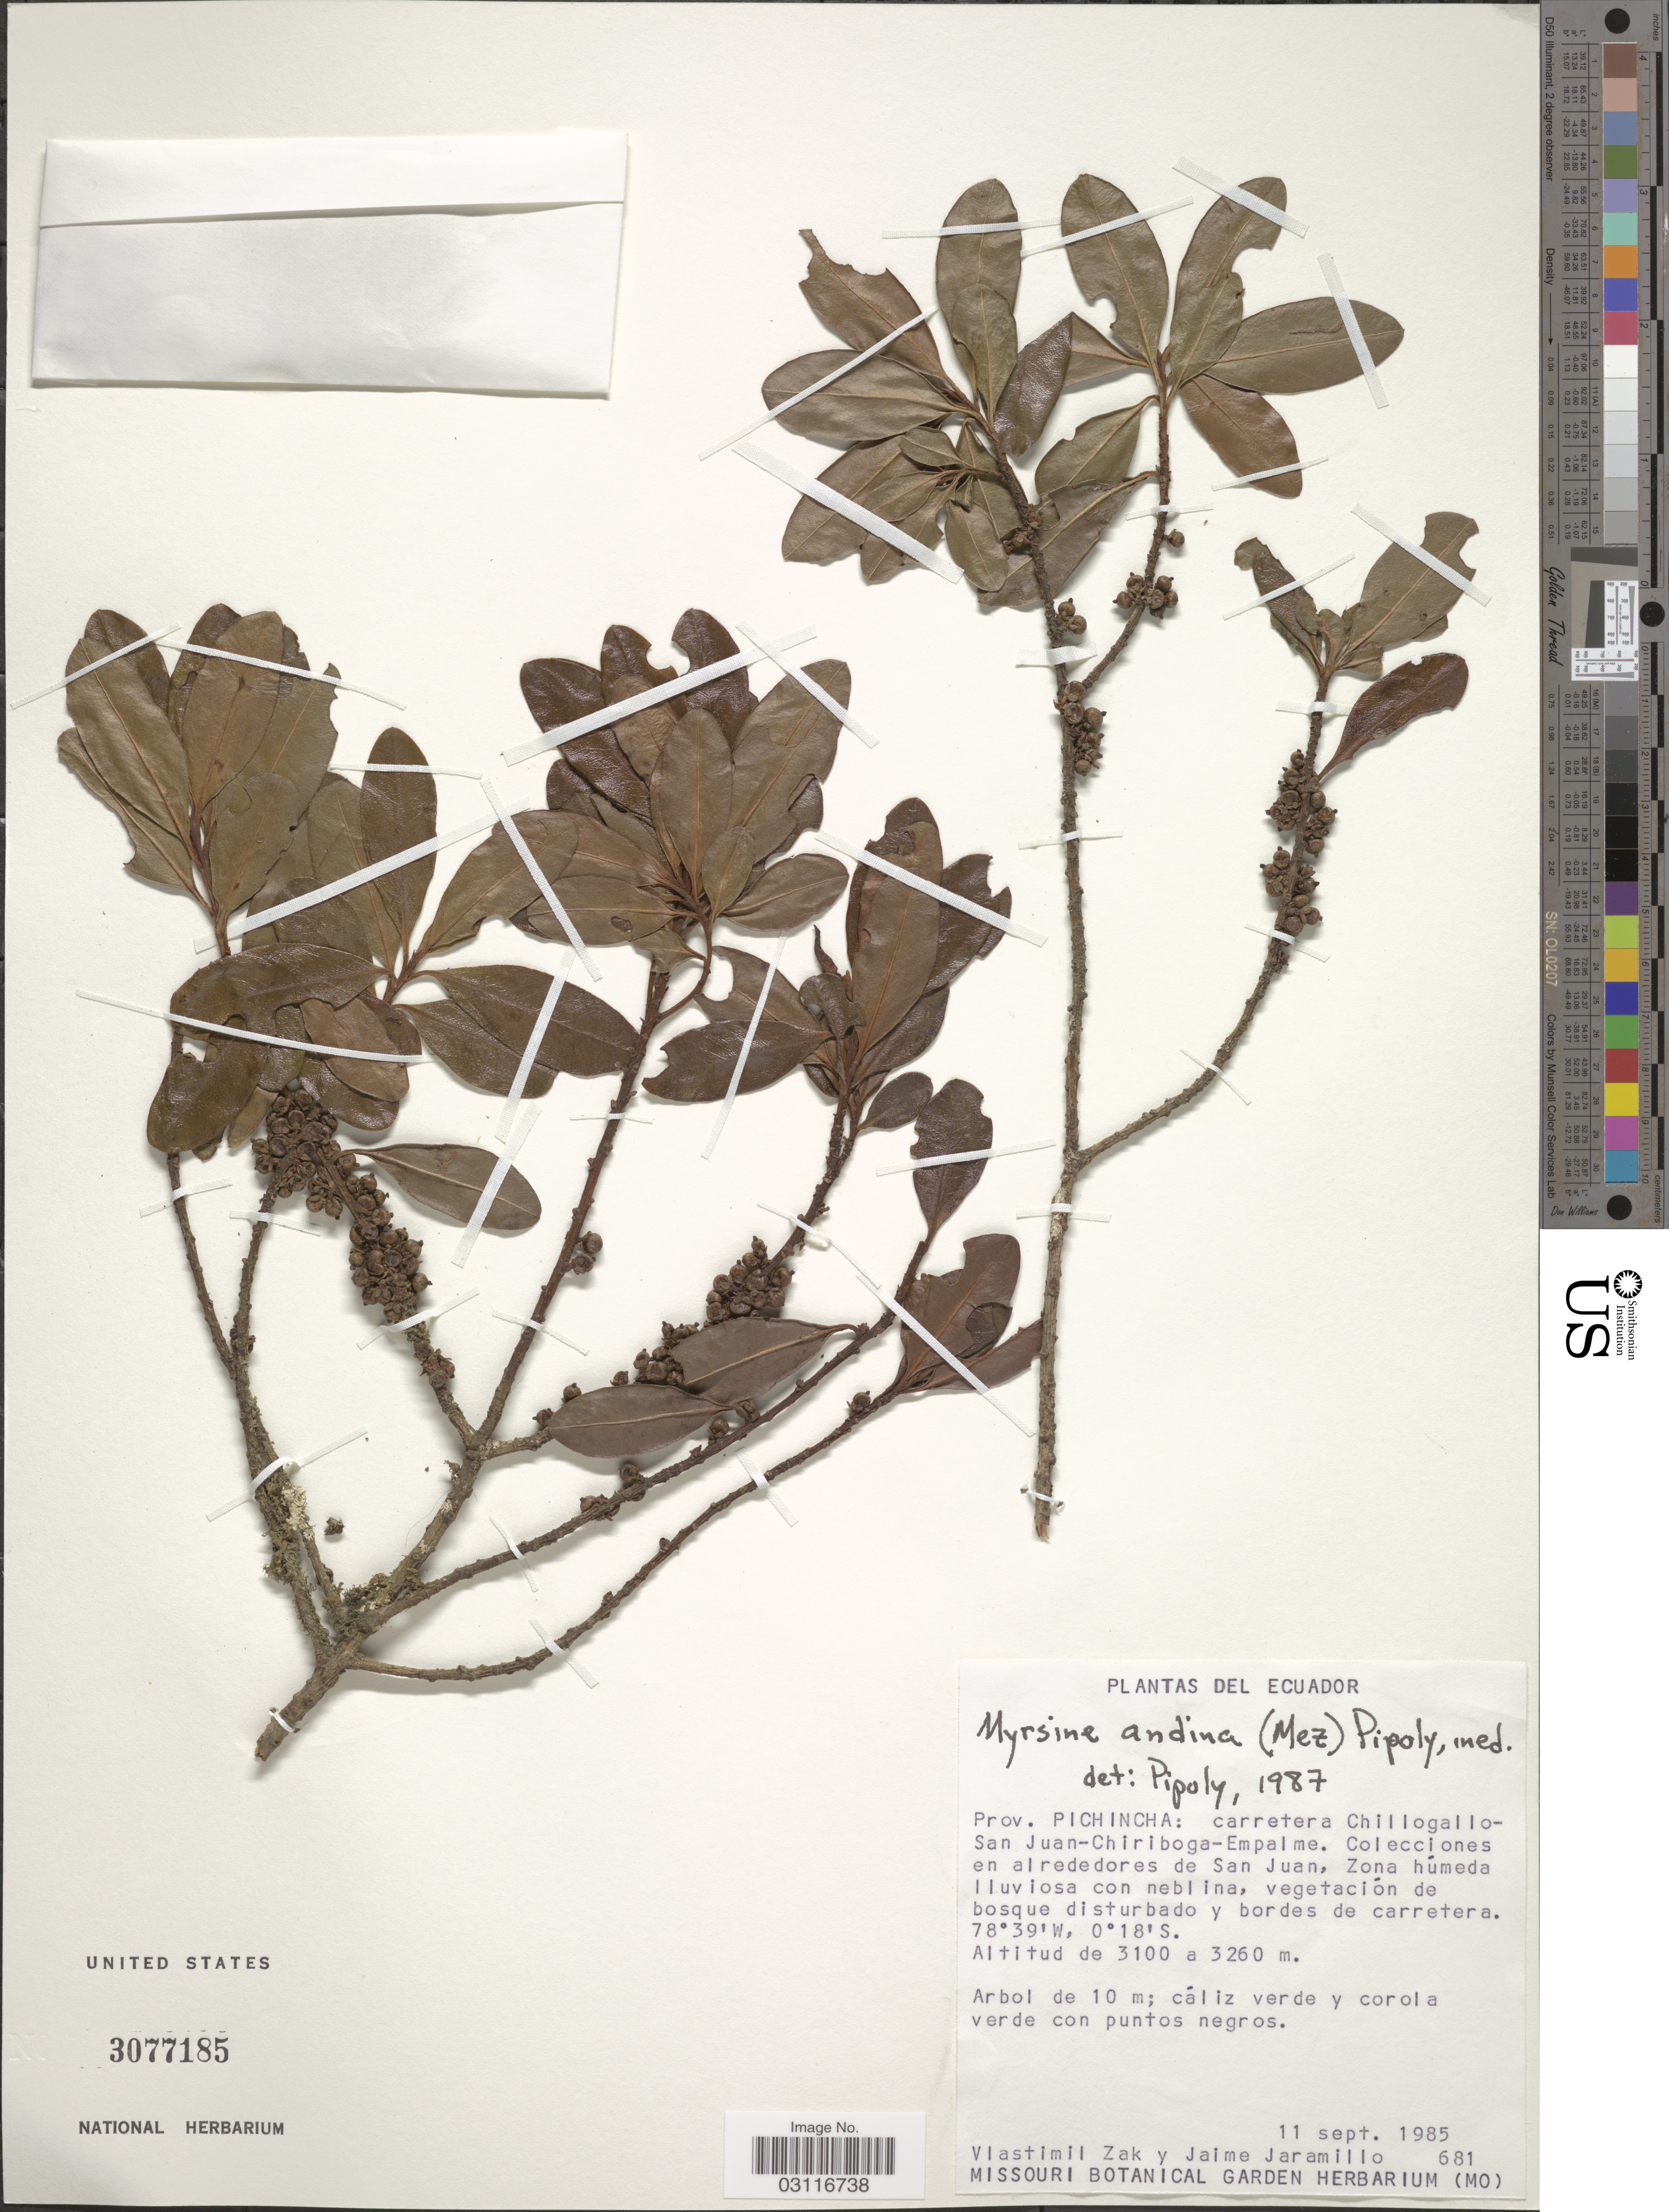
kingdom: Plantae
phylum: Tracheophyta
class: Magnoliopsida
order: Ericales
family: Primulaceae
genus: Myrsine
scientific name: Myrsine andina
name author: (Mez) Pipoly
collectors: V. Zak & J. Jaramillo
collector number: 681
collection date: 1985-09-11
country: Ecuador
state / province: Pichincha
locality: Carretera Chillogallo-San juan-Chiriboga-Empalme. En alrededores de San Juan,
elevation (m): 3100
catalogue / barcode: US 3077185